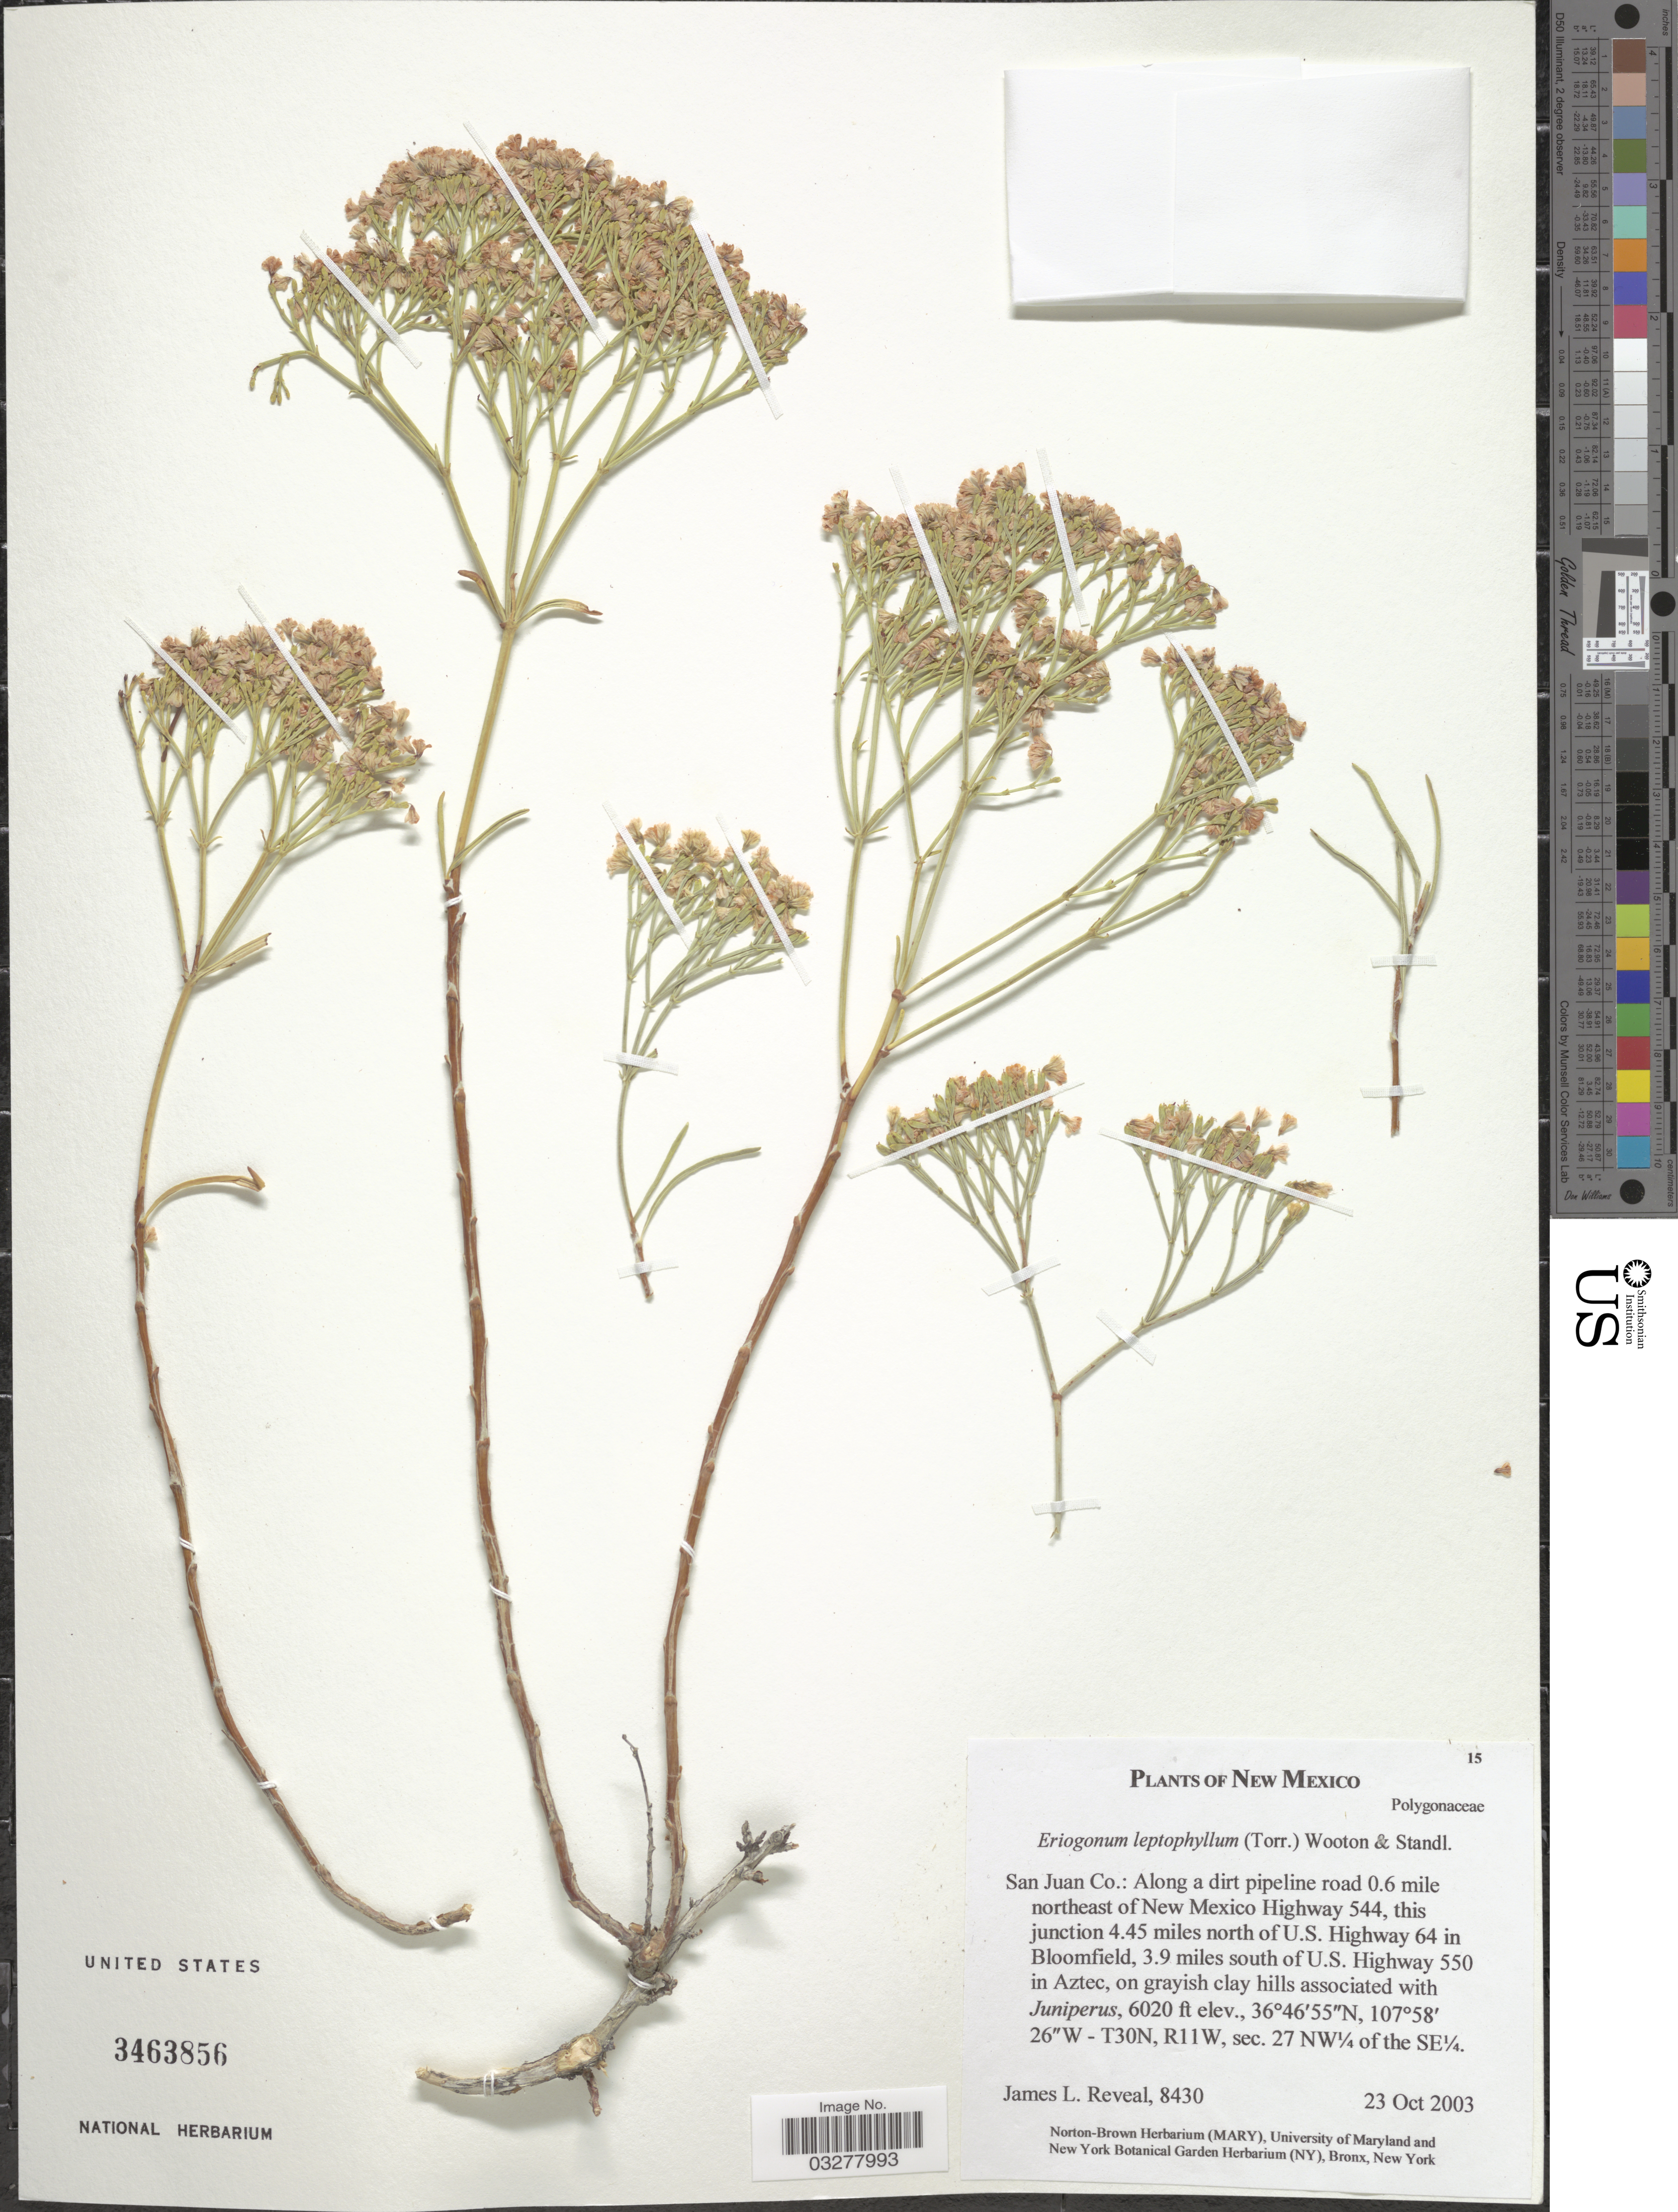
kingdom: Plantae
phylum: Tracheophyta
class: Magnoliopsida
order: Caryophyllales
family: Polygonaceae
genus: Eriogonum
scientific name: Eriogonum leptophyllum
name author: (Torr.) Wooton & Standl.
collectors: J. L. Reveal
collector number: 8430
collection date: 2003-10-23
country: United States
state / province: New Mexico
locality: San Juan Co.: Along a dirt pipeline road 0.6 mile northeast of New Mexico Highway 544, this junction 4.45 miles north of U.S. Highway 64 in Bloomfield, 3.9 miles south of U.S. Highway 550 in Aztec. T30N, R11W, sec. 27 NW¼ of the SE¼.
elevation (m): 1835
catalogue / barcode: US 3463856